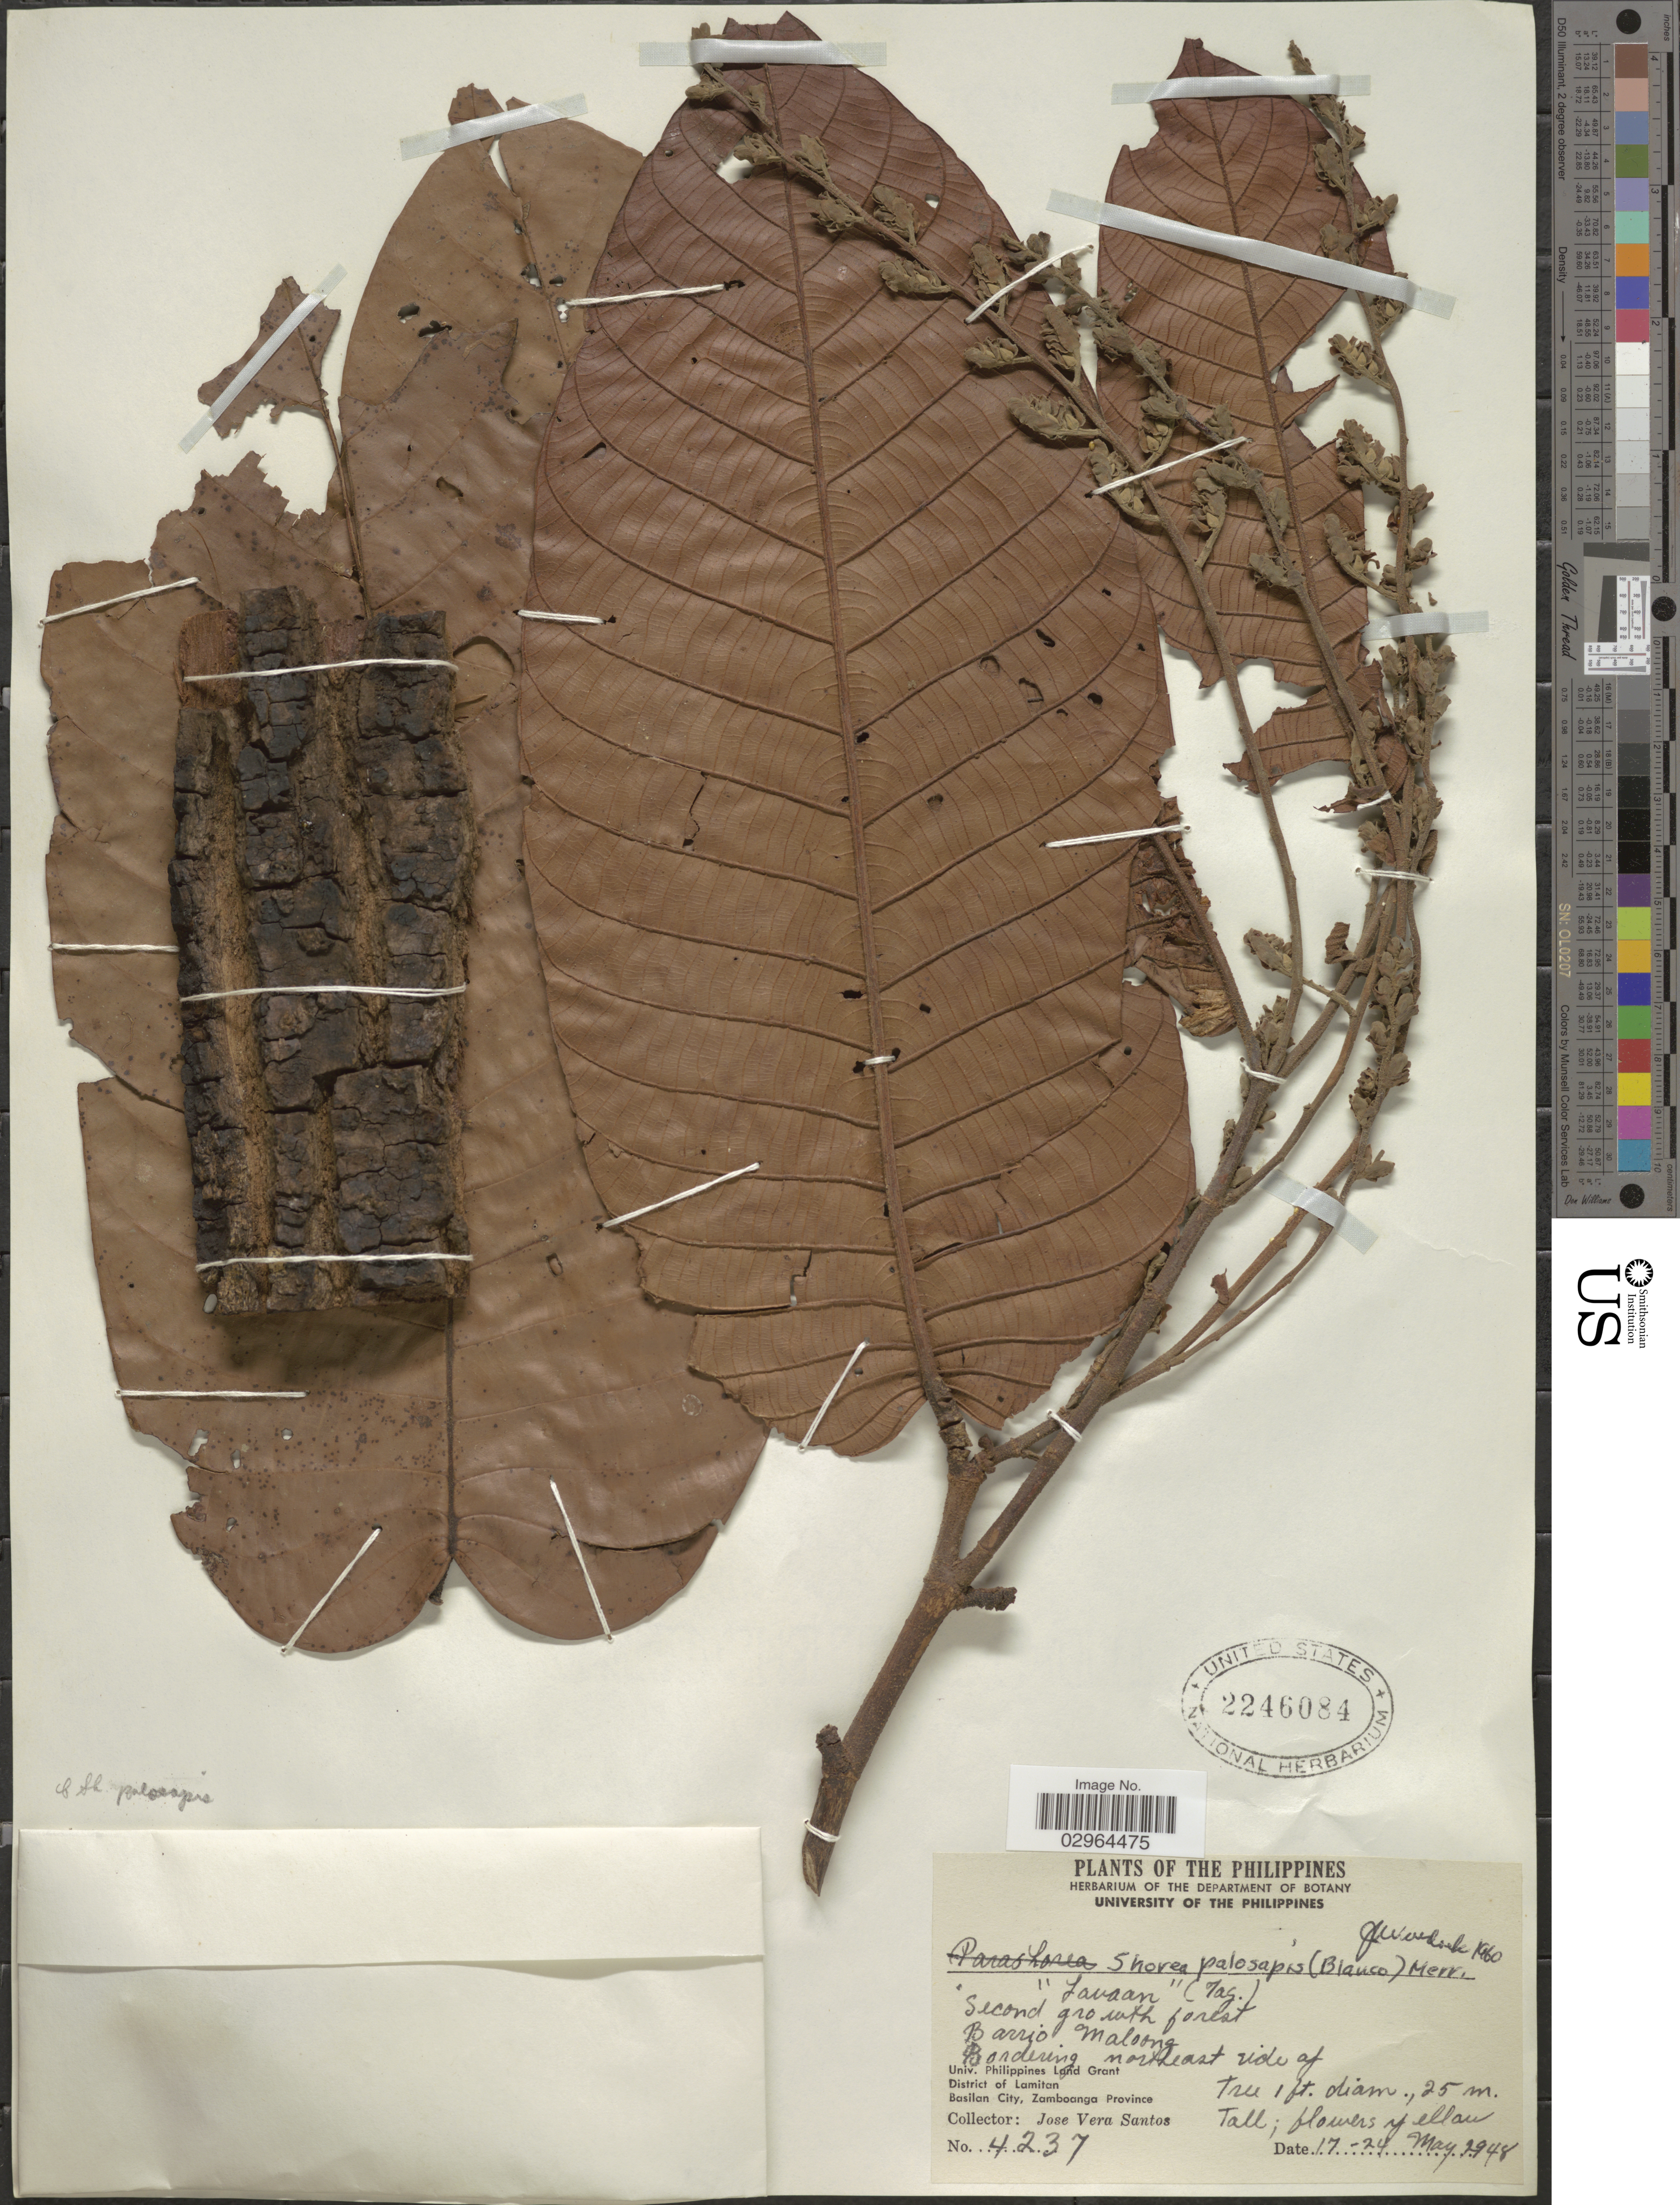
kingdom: Plantae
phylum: Tracheophyta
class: Magnoliopsida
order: Malvales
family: Dipterocarpaceae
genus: Rubroshorea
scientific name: Rubroshorea palosapis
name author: (Blanco) P.S. Ashton & J. Heck.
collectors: J. Vera Santos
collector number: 4237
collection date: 1948-05-17/1948-05-24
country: Philippines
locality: Bario Maloong, Bordering northeast side of Univ. Philippines Land Grant, District of Lamitan, Basilan City, Zamboanga Province.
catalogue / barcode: US 2246084